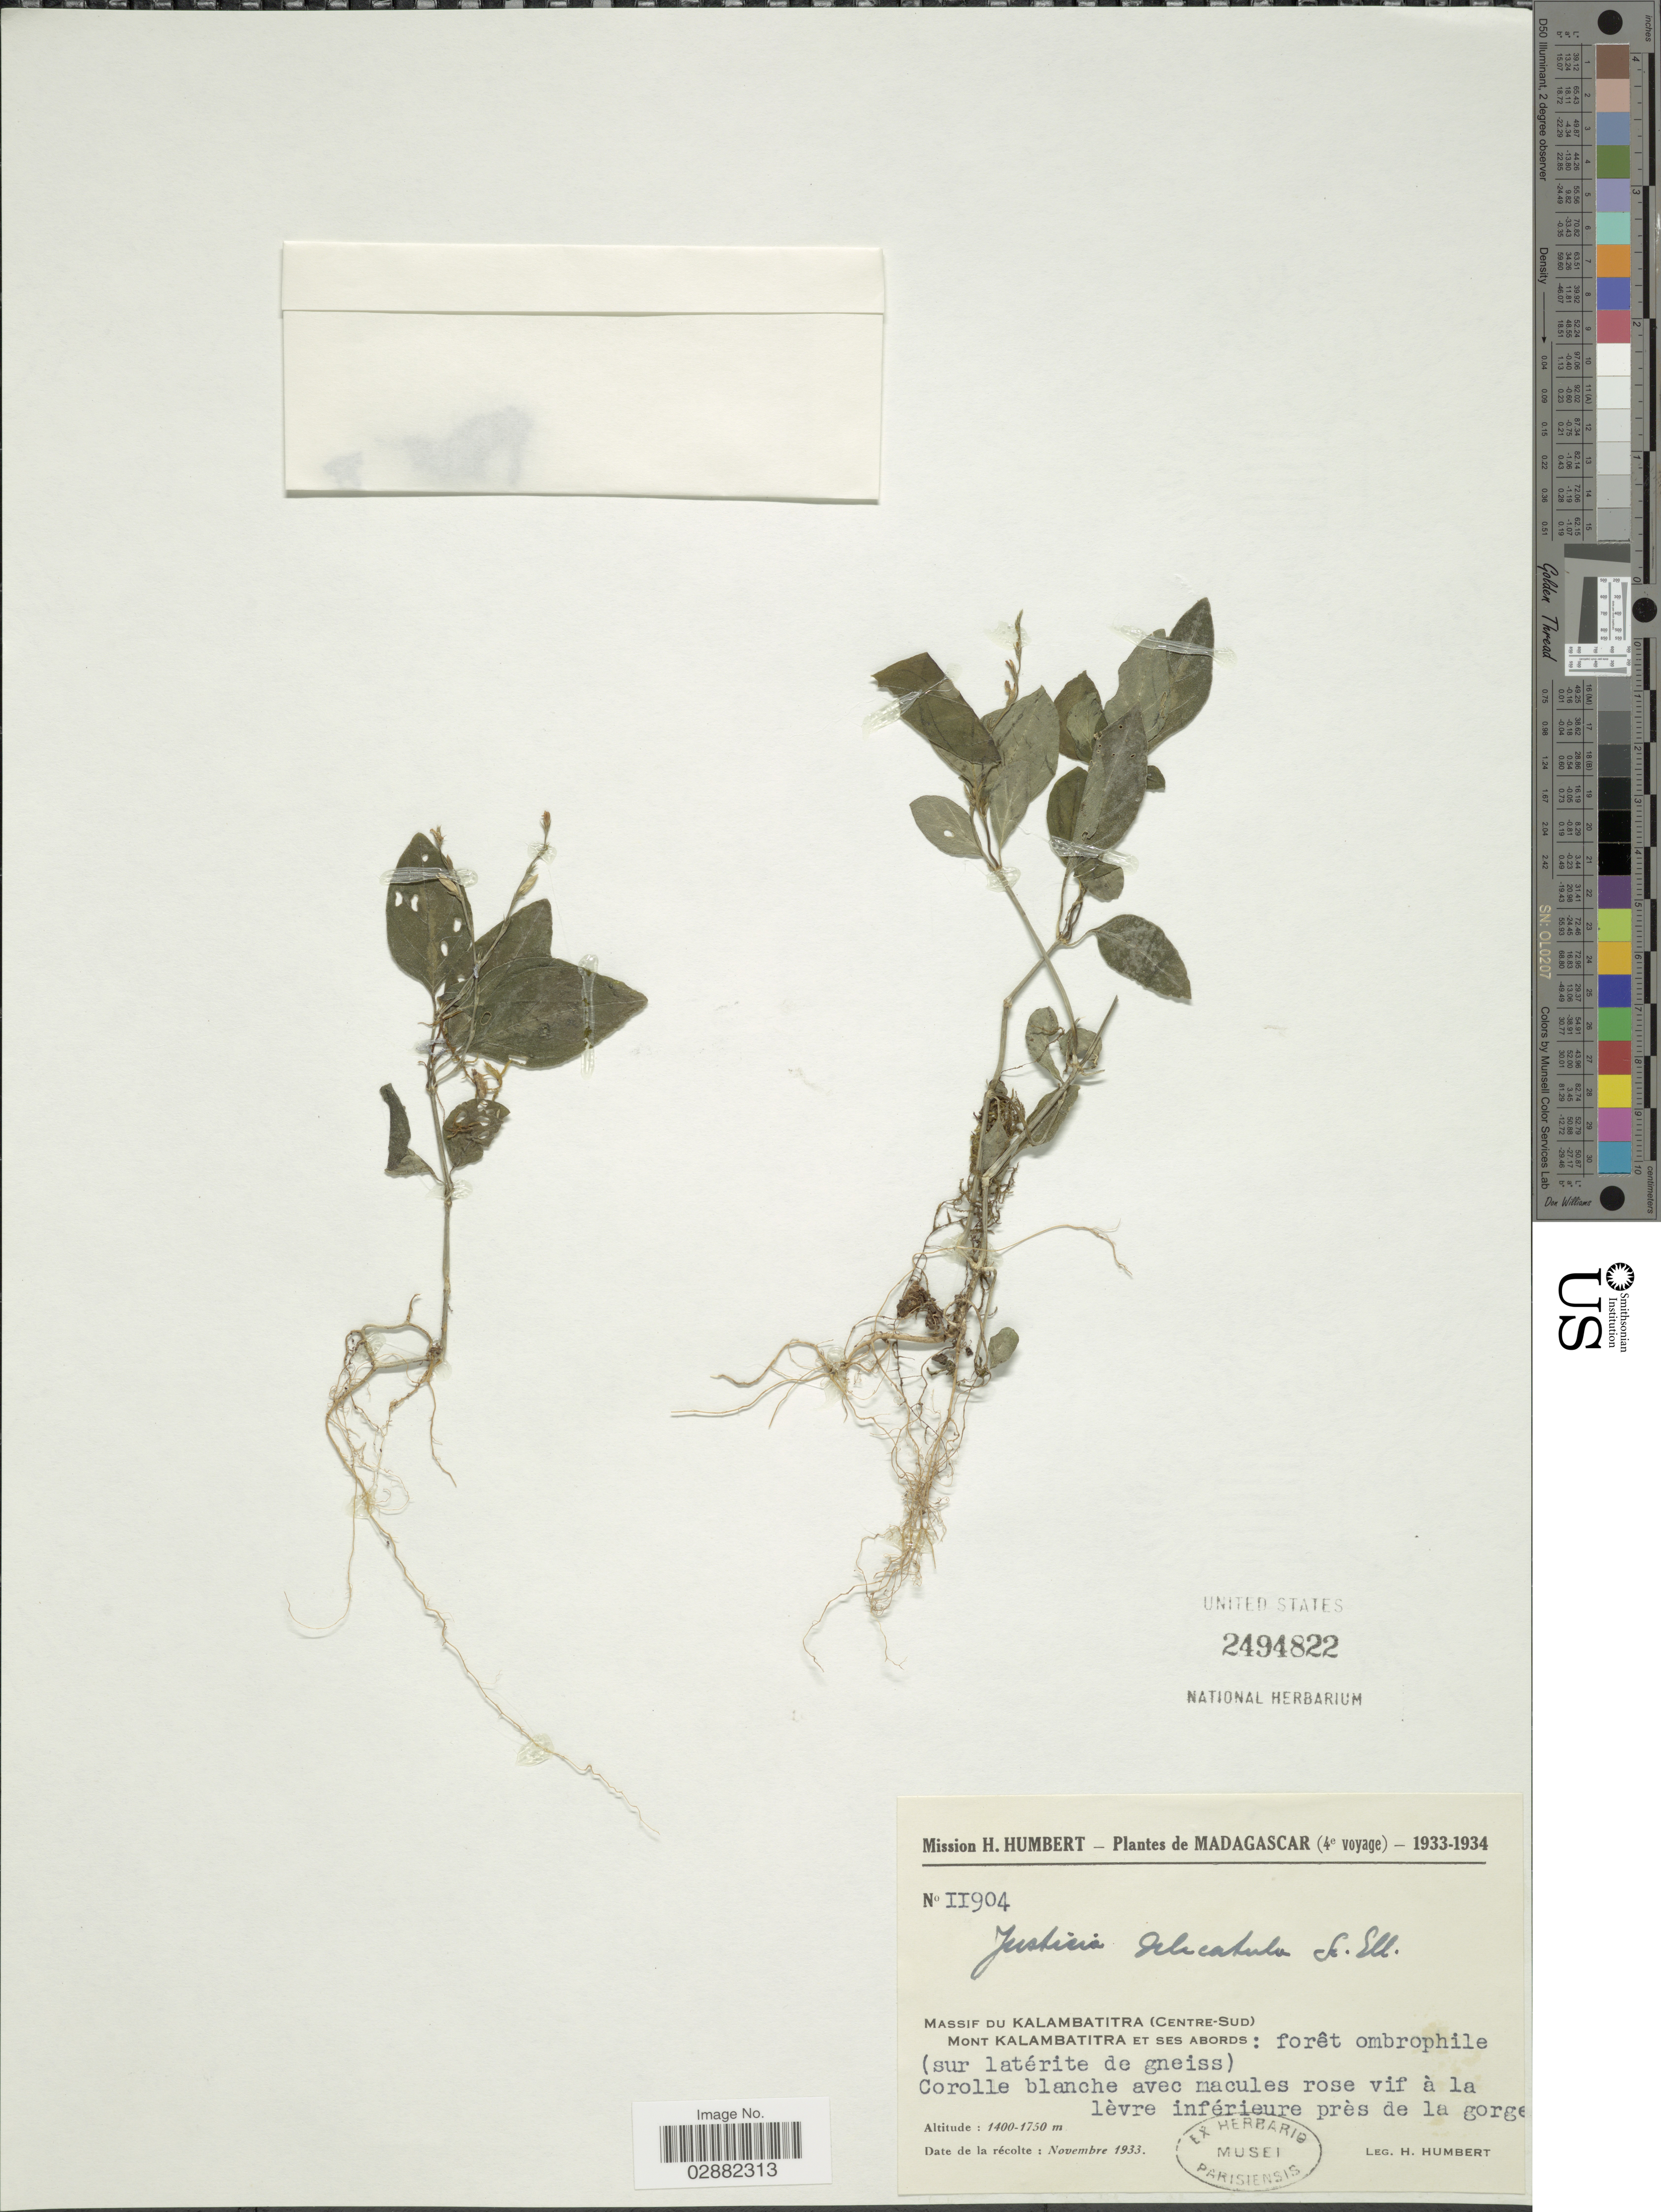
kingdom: Plantae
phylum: Tracheophyta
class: Magnoliopsida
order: Lamiales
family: Acanthaceae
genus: Justicia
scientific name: Justicia delicatula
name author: Scott Elliot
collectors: H. Humbert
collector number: II904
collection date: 1933-11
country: Madagascar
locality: Madagascar. Massif du Klambatitra (Centre-Sud). Mont Kalambatitra et ses Abords: forêt ombrophile (sur latérite de gneiss).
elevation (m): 1400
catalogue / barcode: US 2494822